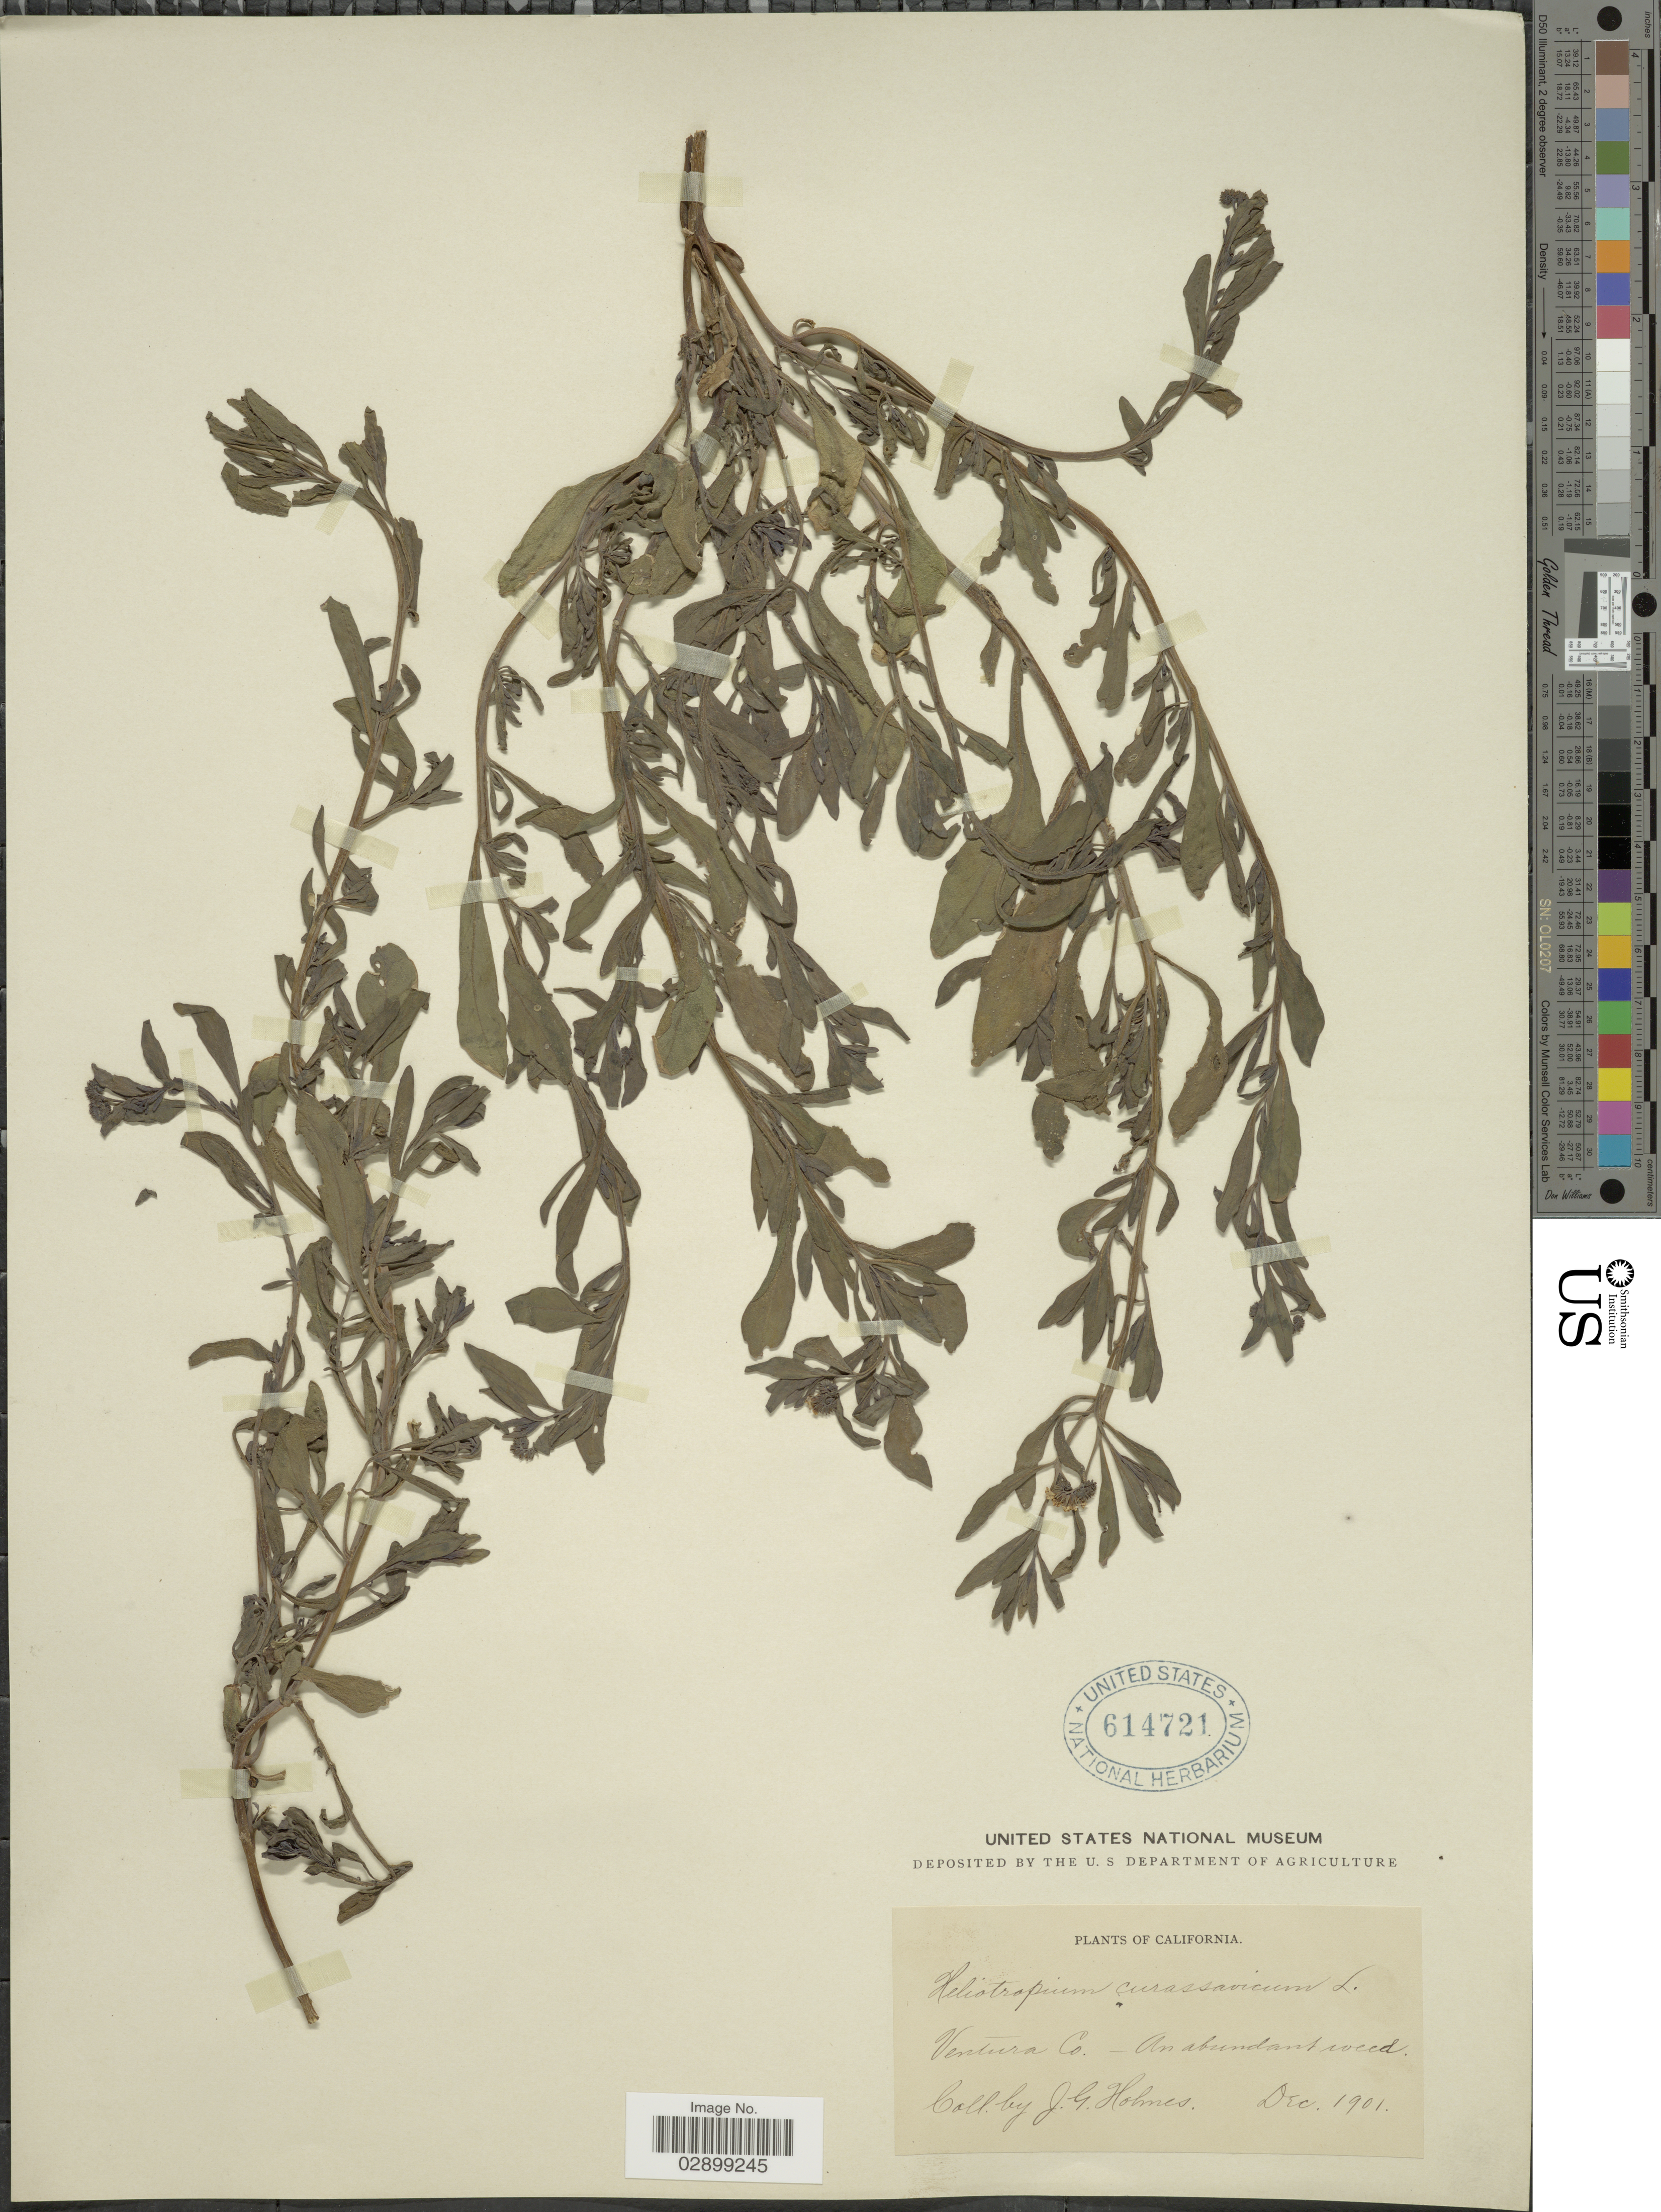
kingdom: Plantae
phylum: Tracheophyta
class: Magnoliopsida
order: Boraginales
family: Heliotropiaceae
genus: Heliotropium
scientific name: Heliotropium curassavicum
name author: L.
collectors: J. Holmes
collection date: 1901-12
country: United States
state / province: California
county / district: Ventura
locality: Ventura Co.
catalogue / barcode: US 614721